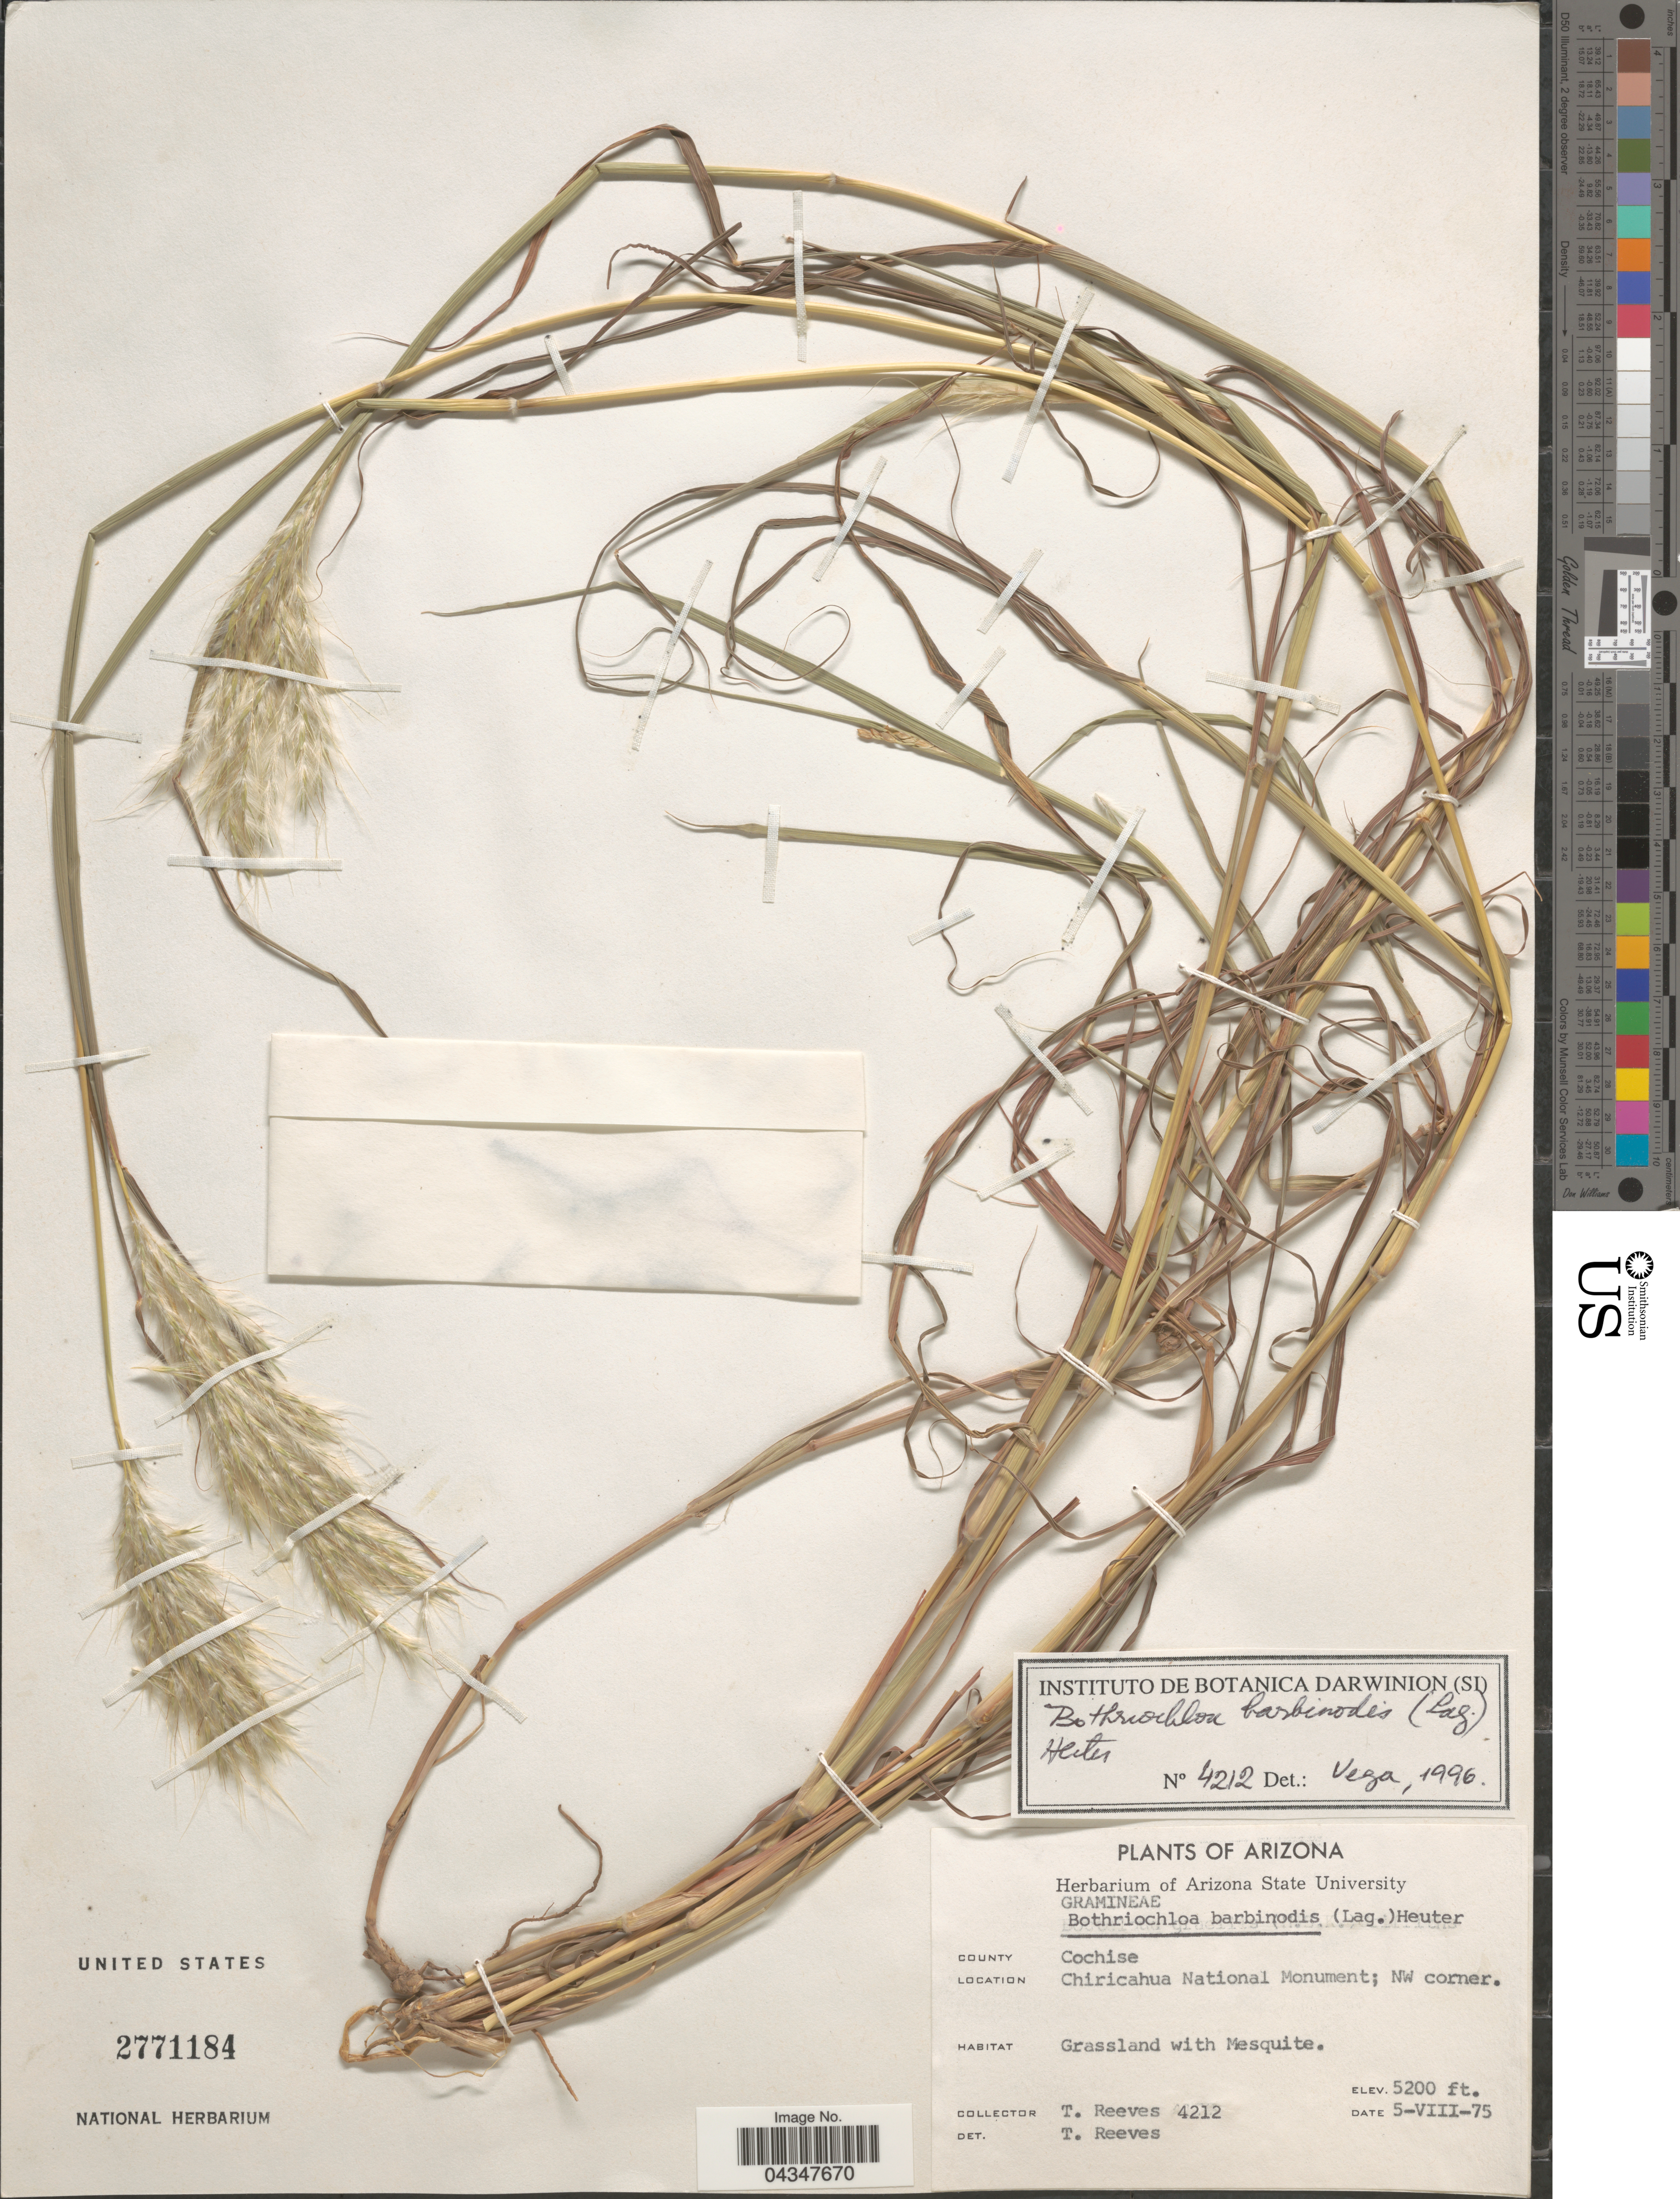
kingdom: Plantae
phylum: Tracheophyta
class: Liliopsida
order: Poales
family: Poaceae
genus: Bothriochloa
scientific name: Bothriochloa barbinodis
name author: (Lag.) Herter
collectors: T. Reeves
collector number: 4212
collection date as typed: Transcribed d/m/y: 5/8/75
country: United States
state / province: Arizona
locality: County Cochise. Chiricahua National Monument; NW corner.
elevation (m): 1585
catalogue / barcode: US 2771184